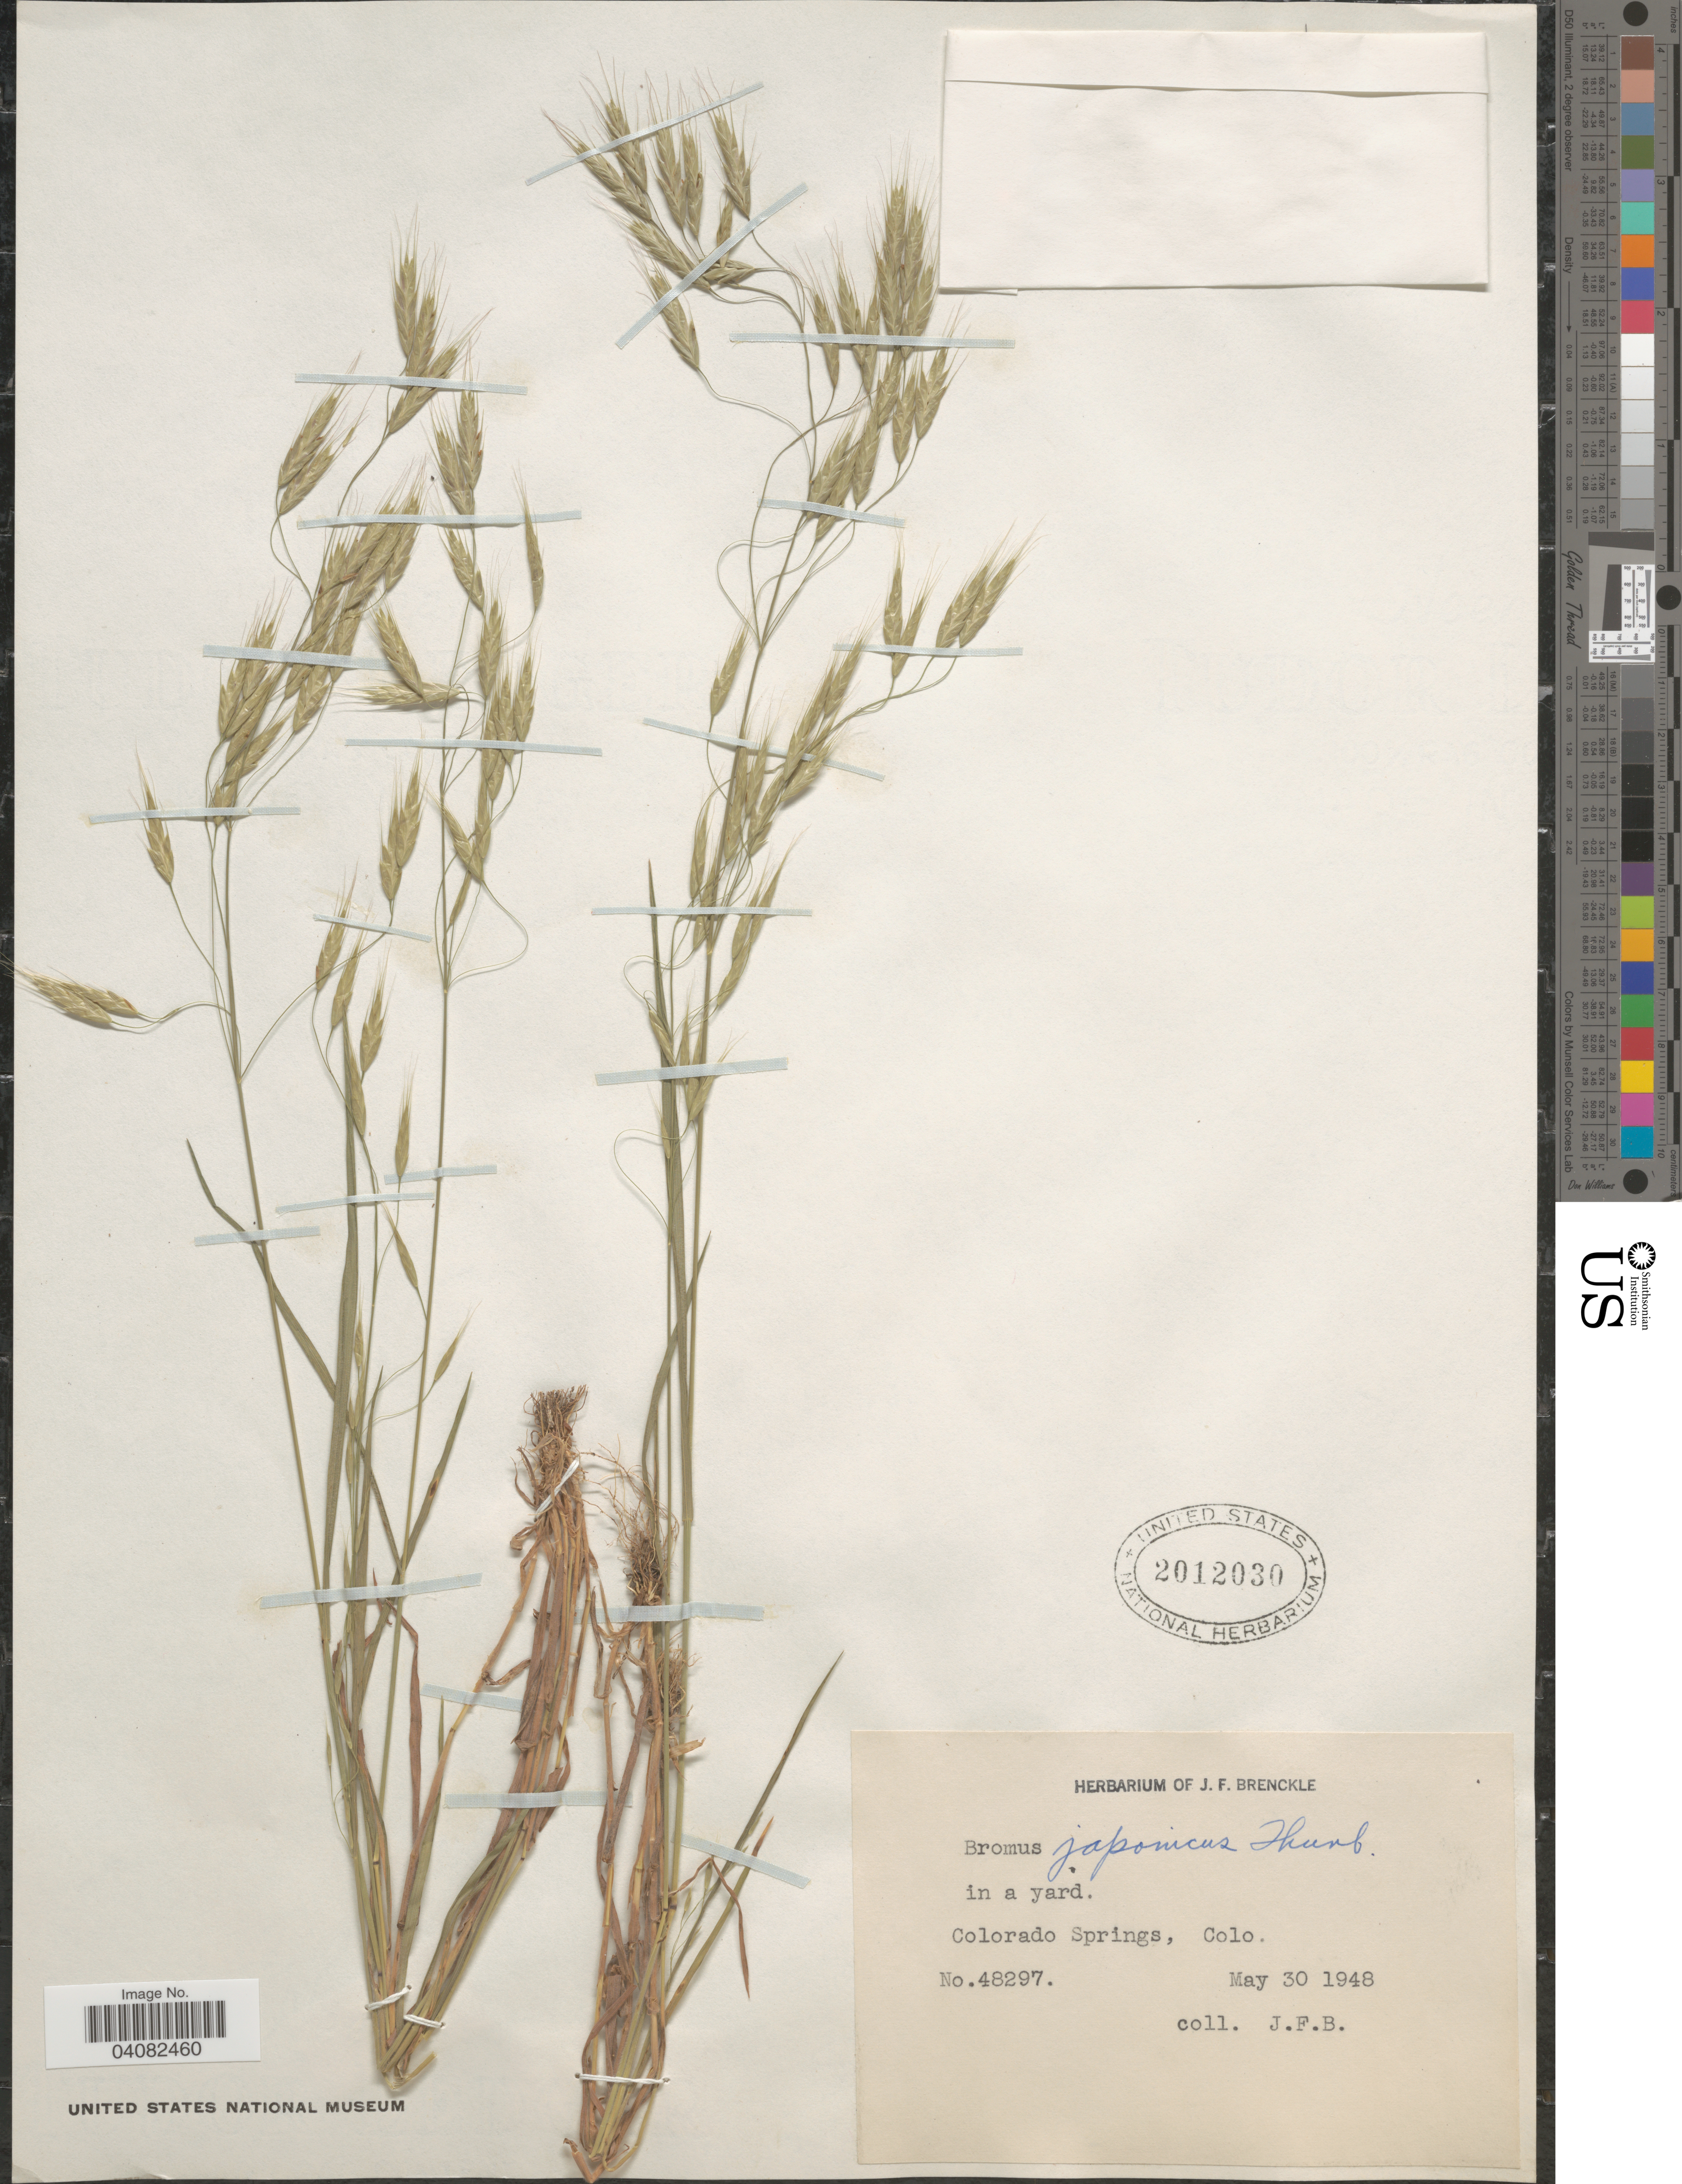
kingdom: Plantae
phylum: Tracheophyta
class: Liliopsida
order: Poales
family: Poaceae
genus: Bromus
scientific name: Bromus japonicus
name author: Houtt.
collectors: J. Brenckle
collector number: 48297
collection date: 1948-05-30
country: United States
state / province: Colorado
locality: In a yard. Colorado Springs.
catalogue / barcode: US 2012030